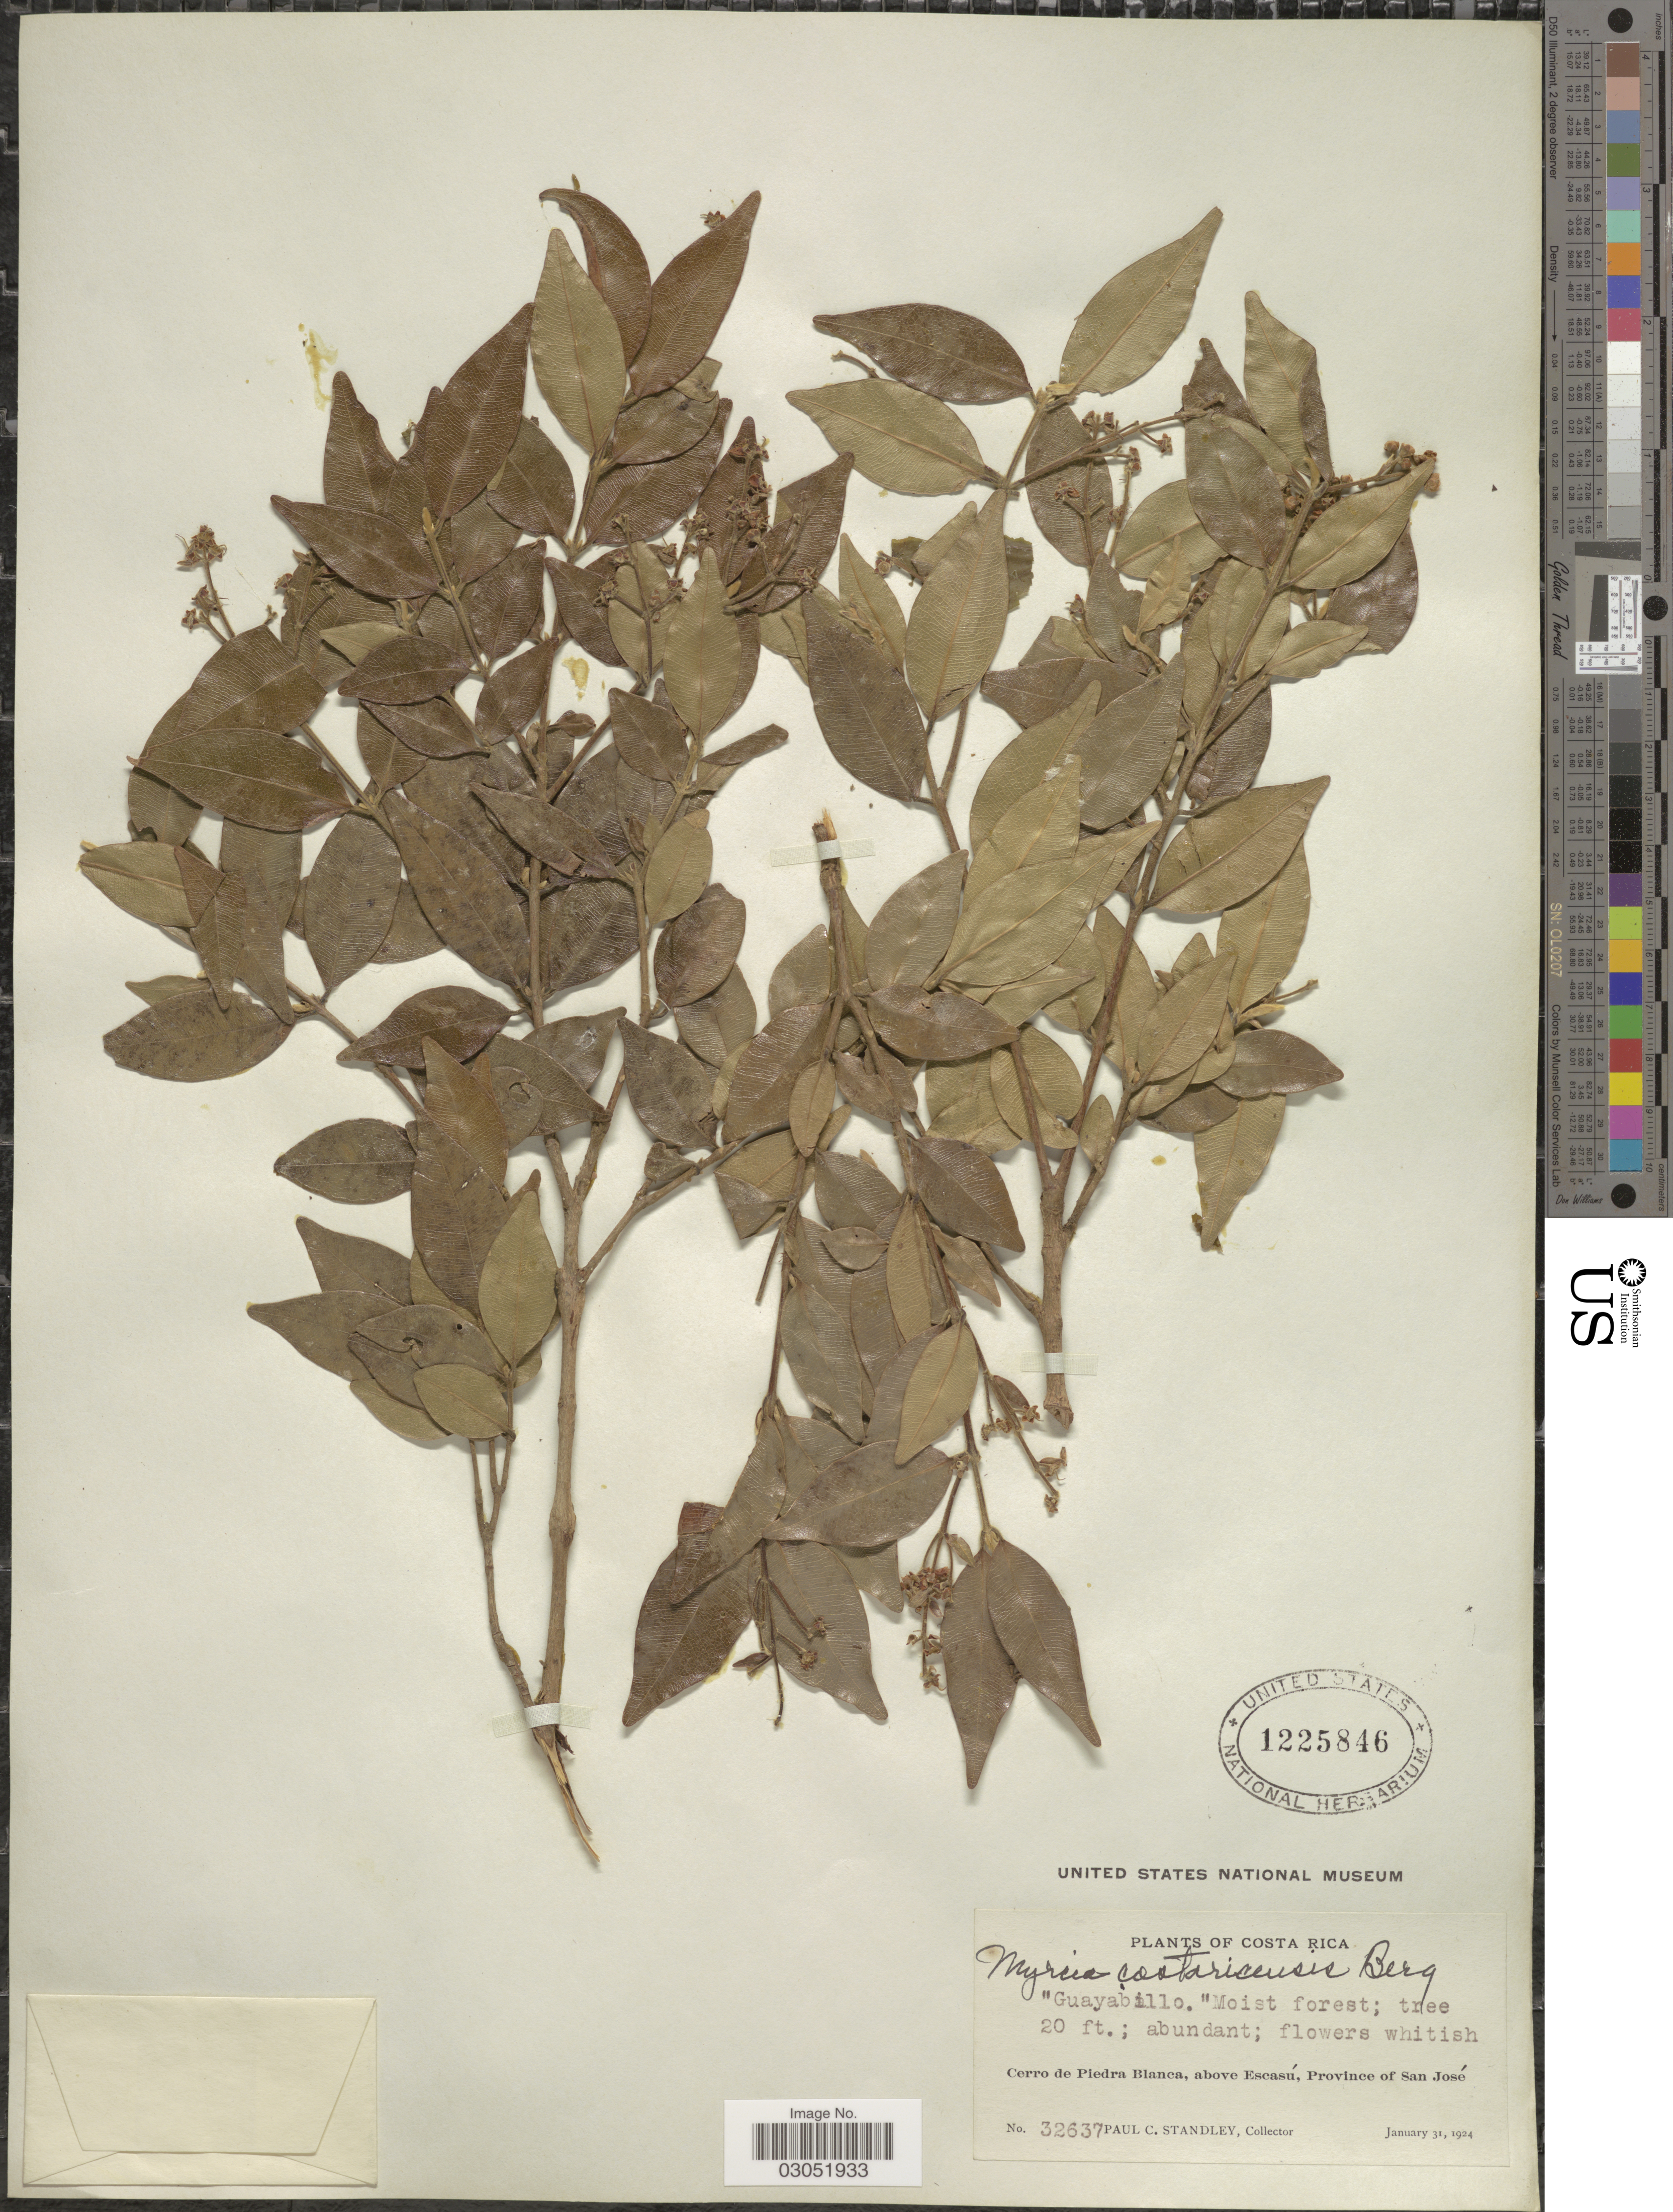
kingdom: Plantae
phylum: Tracheophyta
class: Magnoliopsida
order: Myrtales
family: Myrtaceae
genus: Myrcia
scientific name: Myrcia splendens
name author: (Sw.) DC.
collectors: P. C. Standley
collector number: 32637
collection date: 1924-01-31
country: Costa Rica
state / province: San José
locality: Cerro de Piedra Blanca, above Escasú.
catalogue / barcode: US 1225846